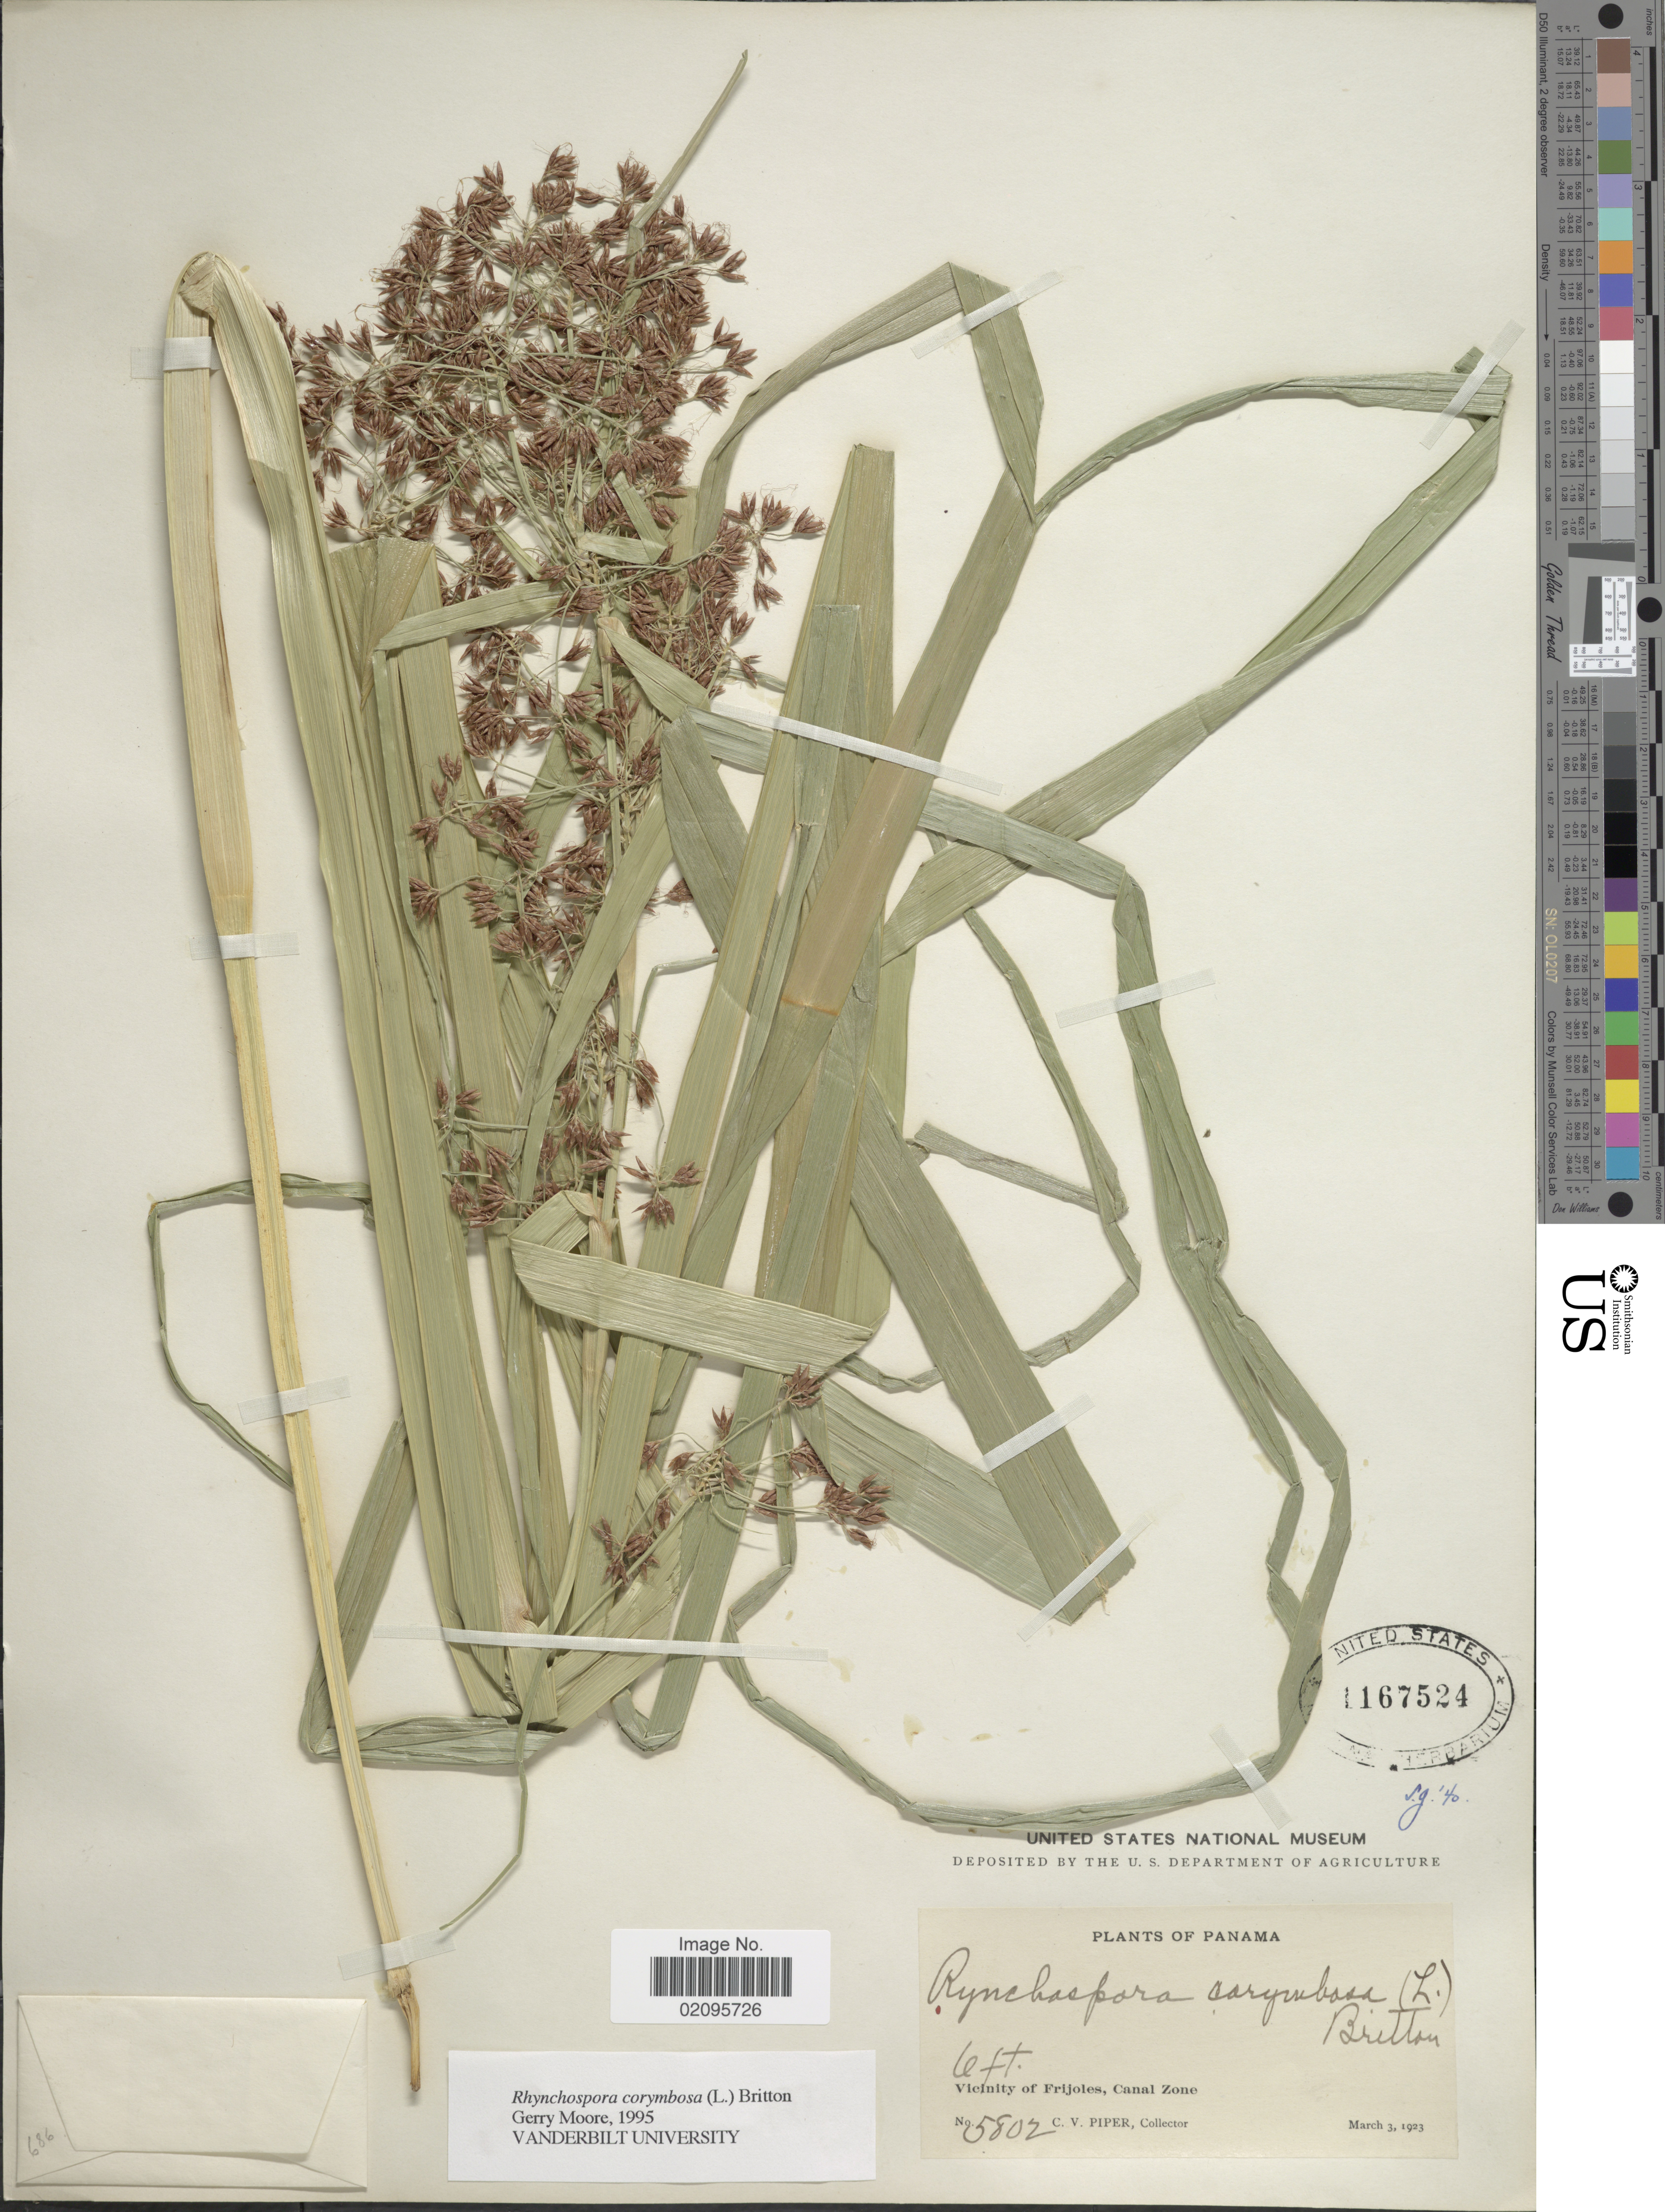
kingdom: Plantae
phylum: Tracheophyta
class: Liliopsida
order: Poales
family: Cyperaceae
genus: Rhynchospora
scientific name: Rhynchospora corymbosa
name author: (L.) Britton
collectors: C. V. Piper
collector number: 5802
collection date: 1923-03-03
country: Panama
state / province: Colón / Panamá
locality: Viicnity of Frijoles, Canal Zone.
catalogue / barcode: US 1167524